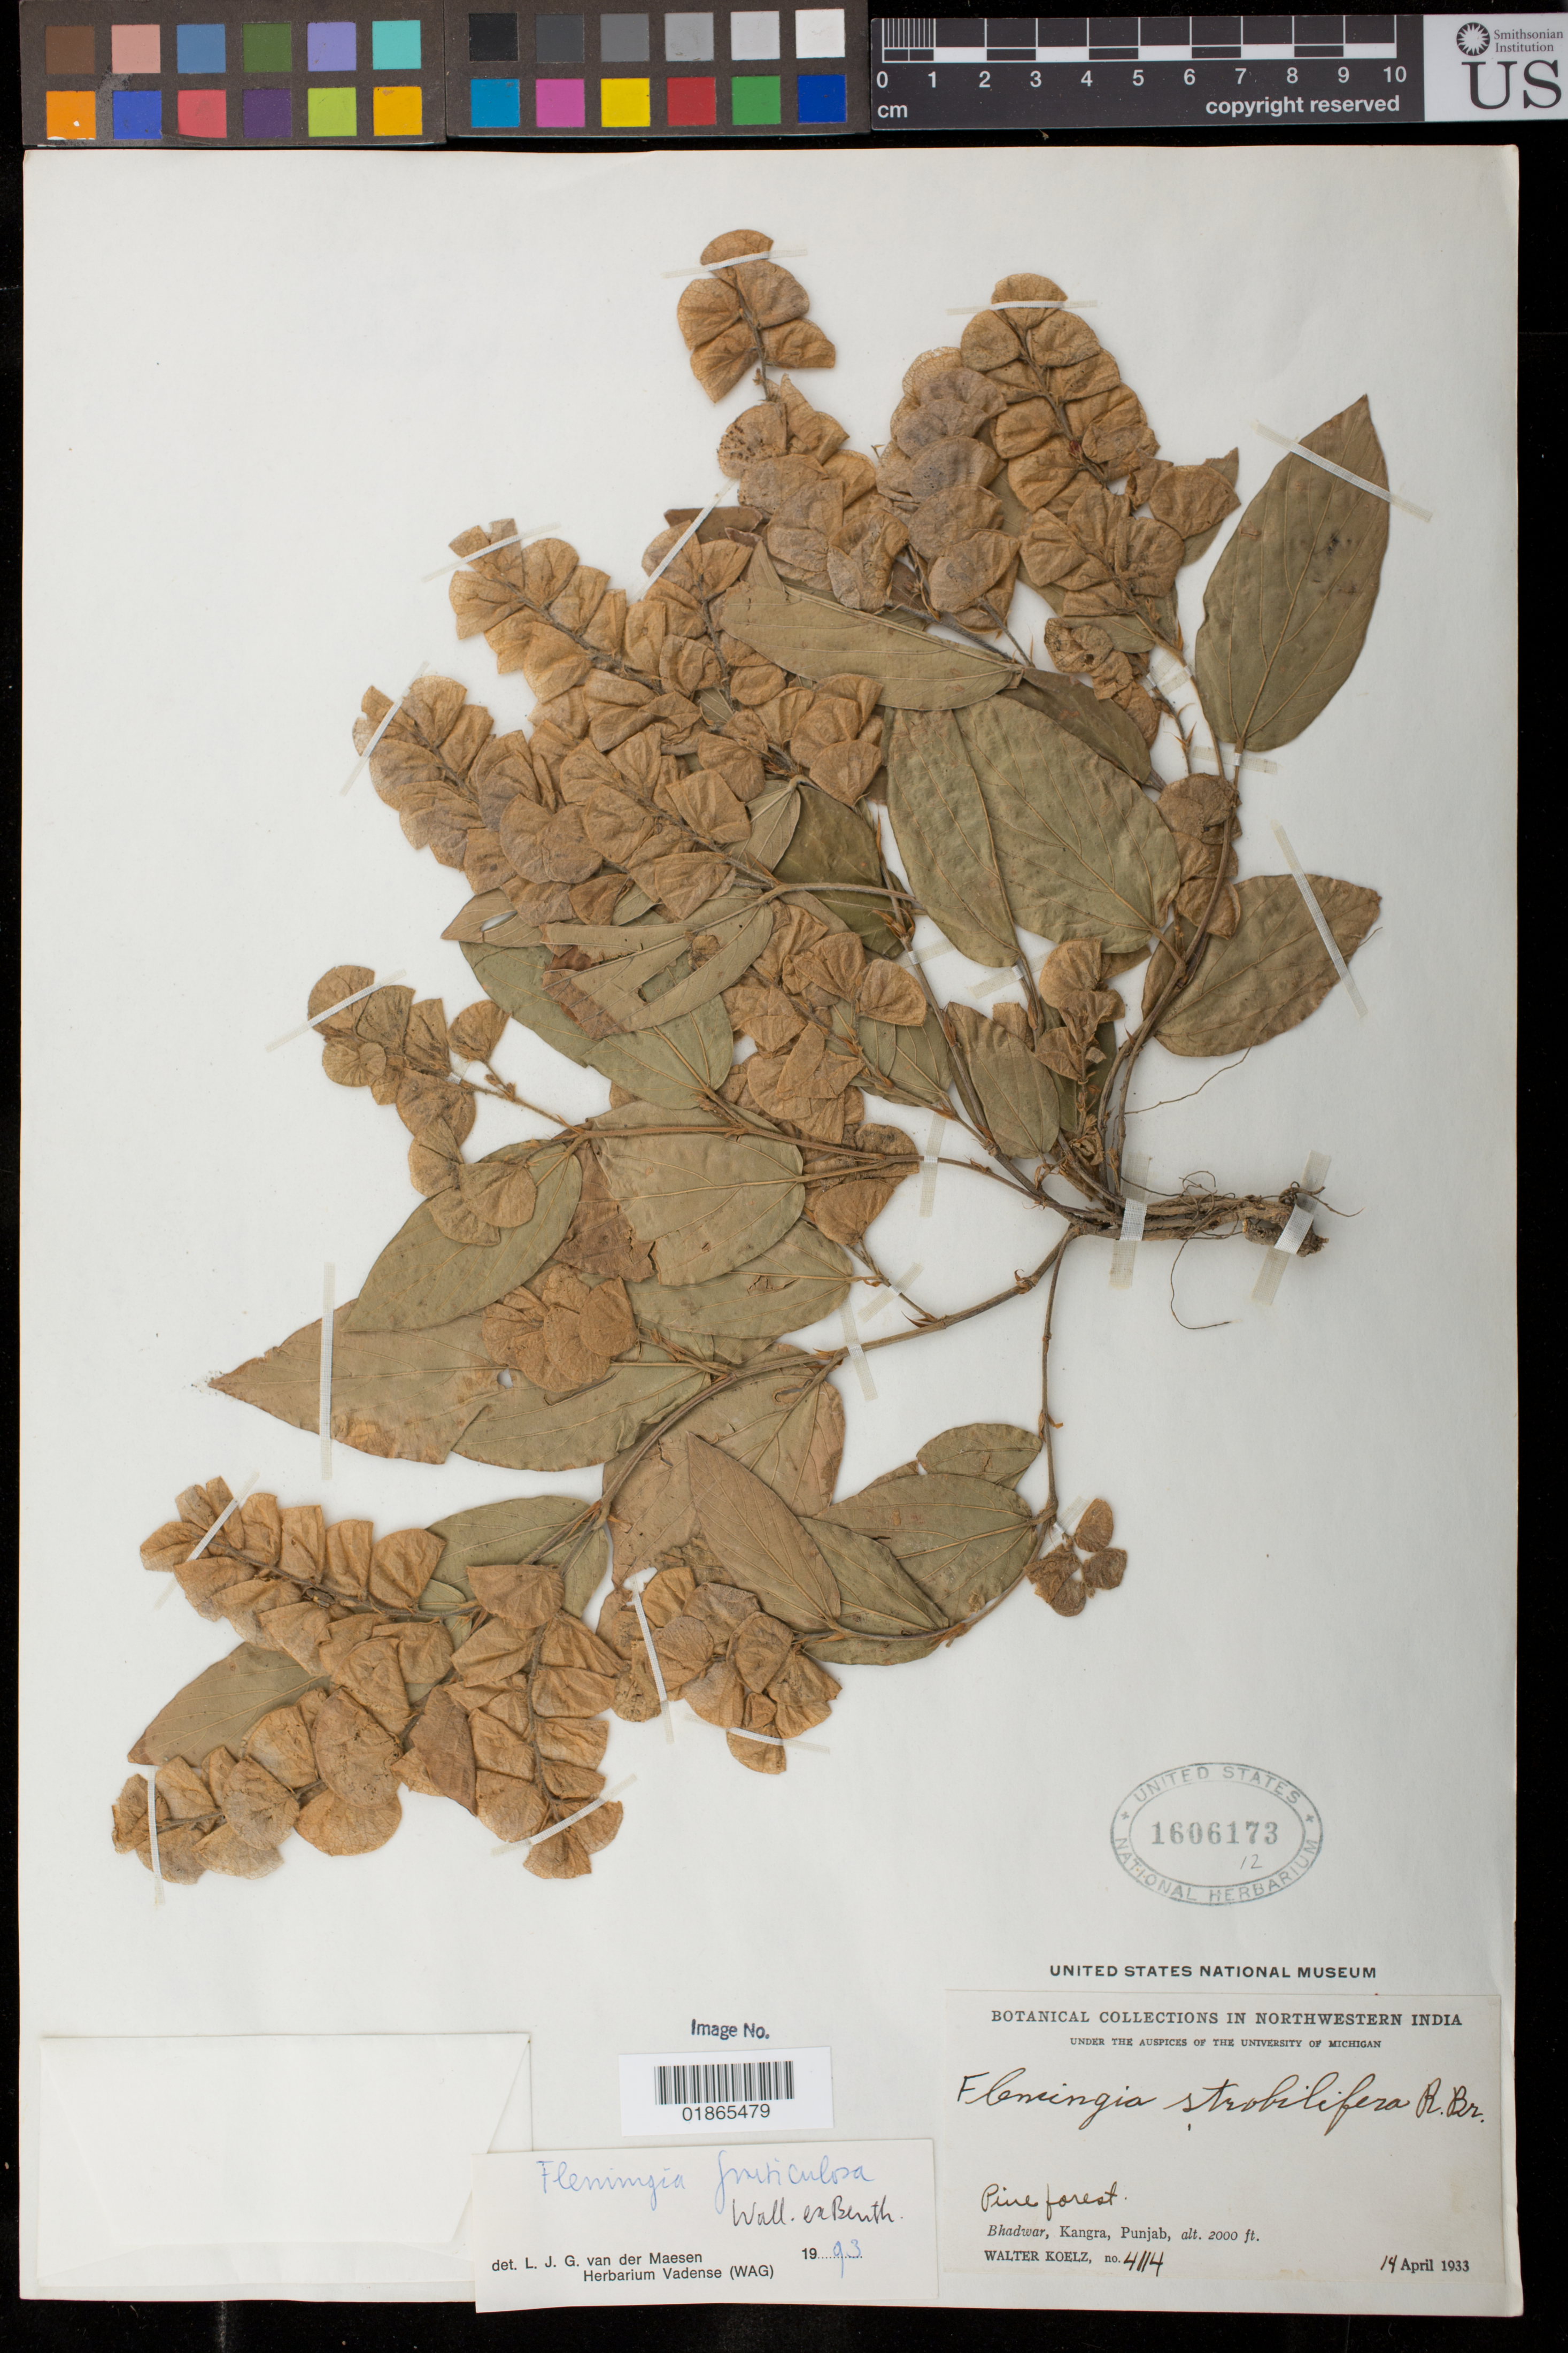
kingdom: Plantae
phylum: Tracheophyta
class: Magnoliopsida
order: Fabales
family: Fabaceae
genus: Flemingia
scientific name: Flemingia fruticulosa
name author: Wall. ex Benth.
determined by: van der Maesen, L.J.G.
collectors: W. N. Koelz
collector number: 4114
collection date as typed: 14 Apr 1933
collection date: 1933-04-14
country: India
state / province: Himachal Pradesh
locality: Northwestern India, Bhadwar, Kangra, Punjab.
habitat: Pine forest.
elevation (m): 610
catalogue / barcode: US 1606173